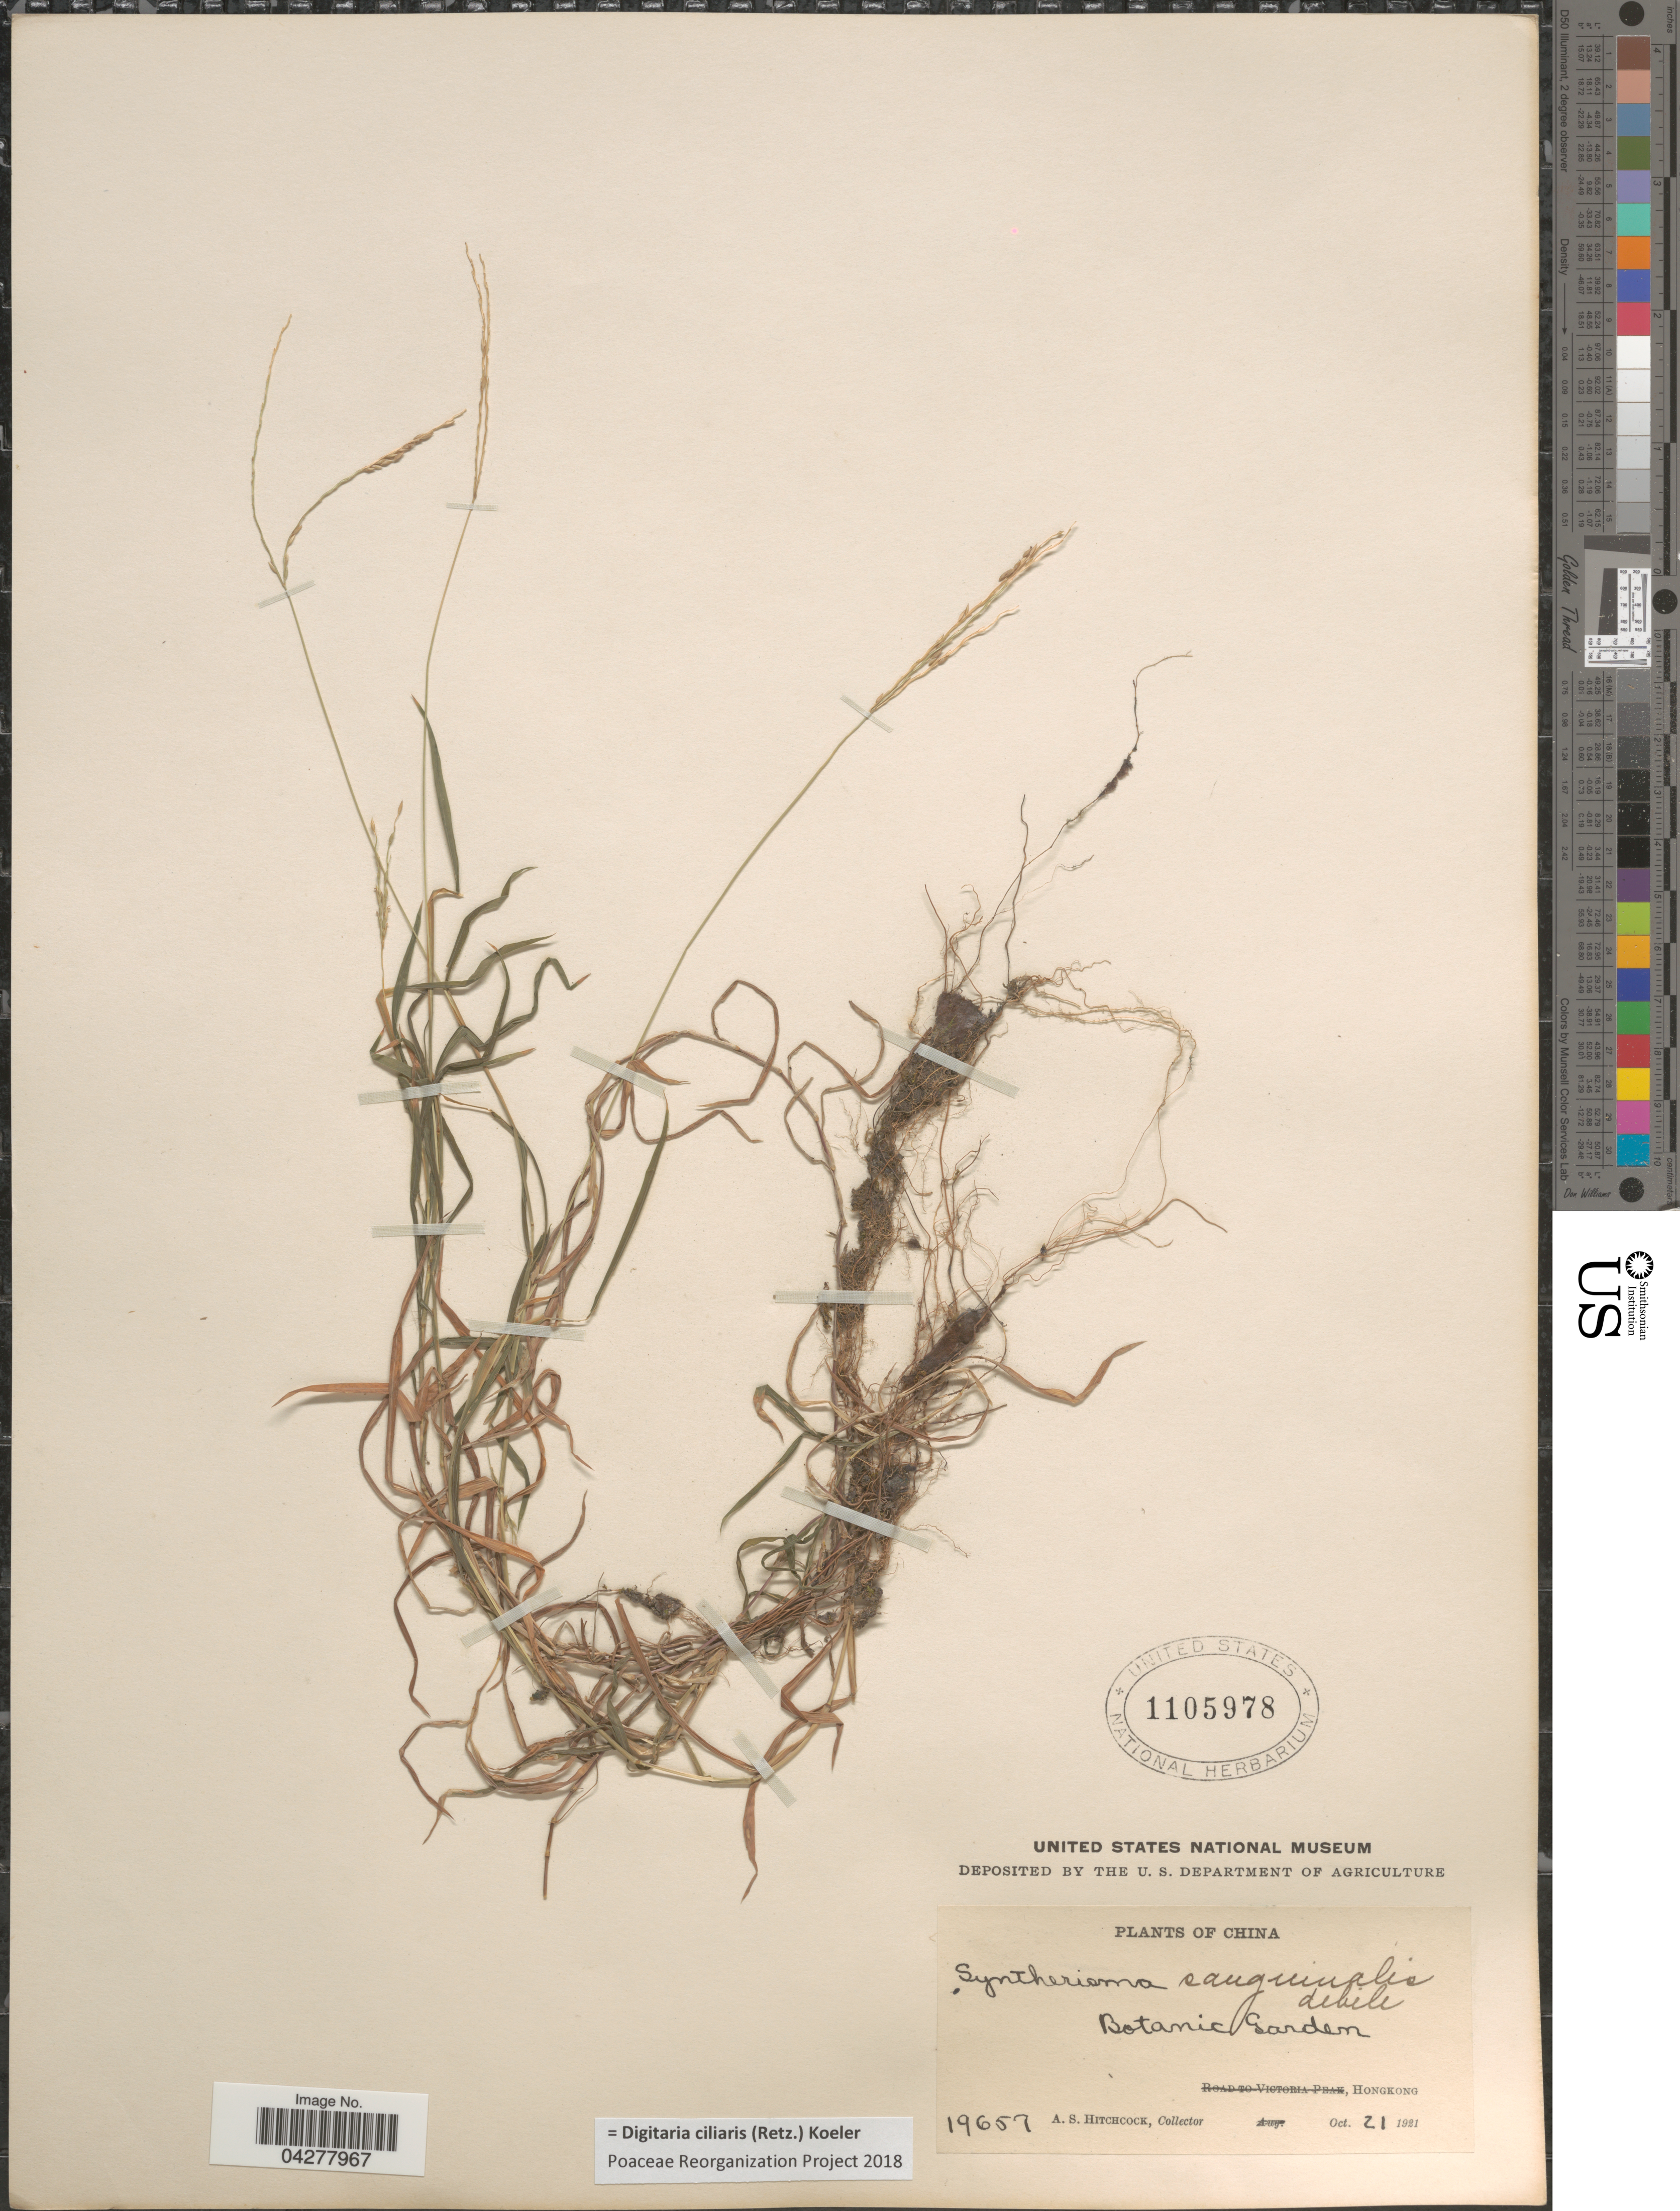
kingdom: Plantae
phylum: Tracheophyta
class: Liliopsida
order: Poales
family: Poaceae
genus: Digitaria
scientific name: Digitaria ciliaris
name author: (Retz.) Koeler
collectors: A. S. Hitchcock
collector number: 19657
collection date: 1921-10-21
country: China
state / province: Hong Kong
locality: Botanic Garden. Hongkong.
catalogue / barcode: US 1105978